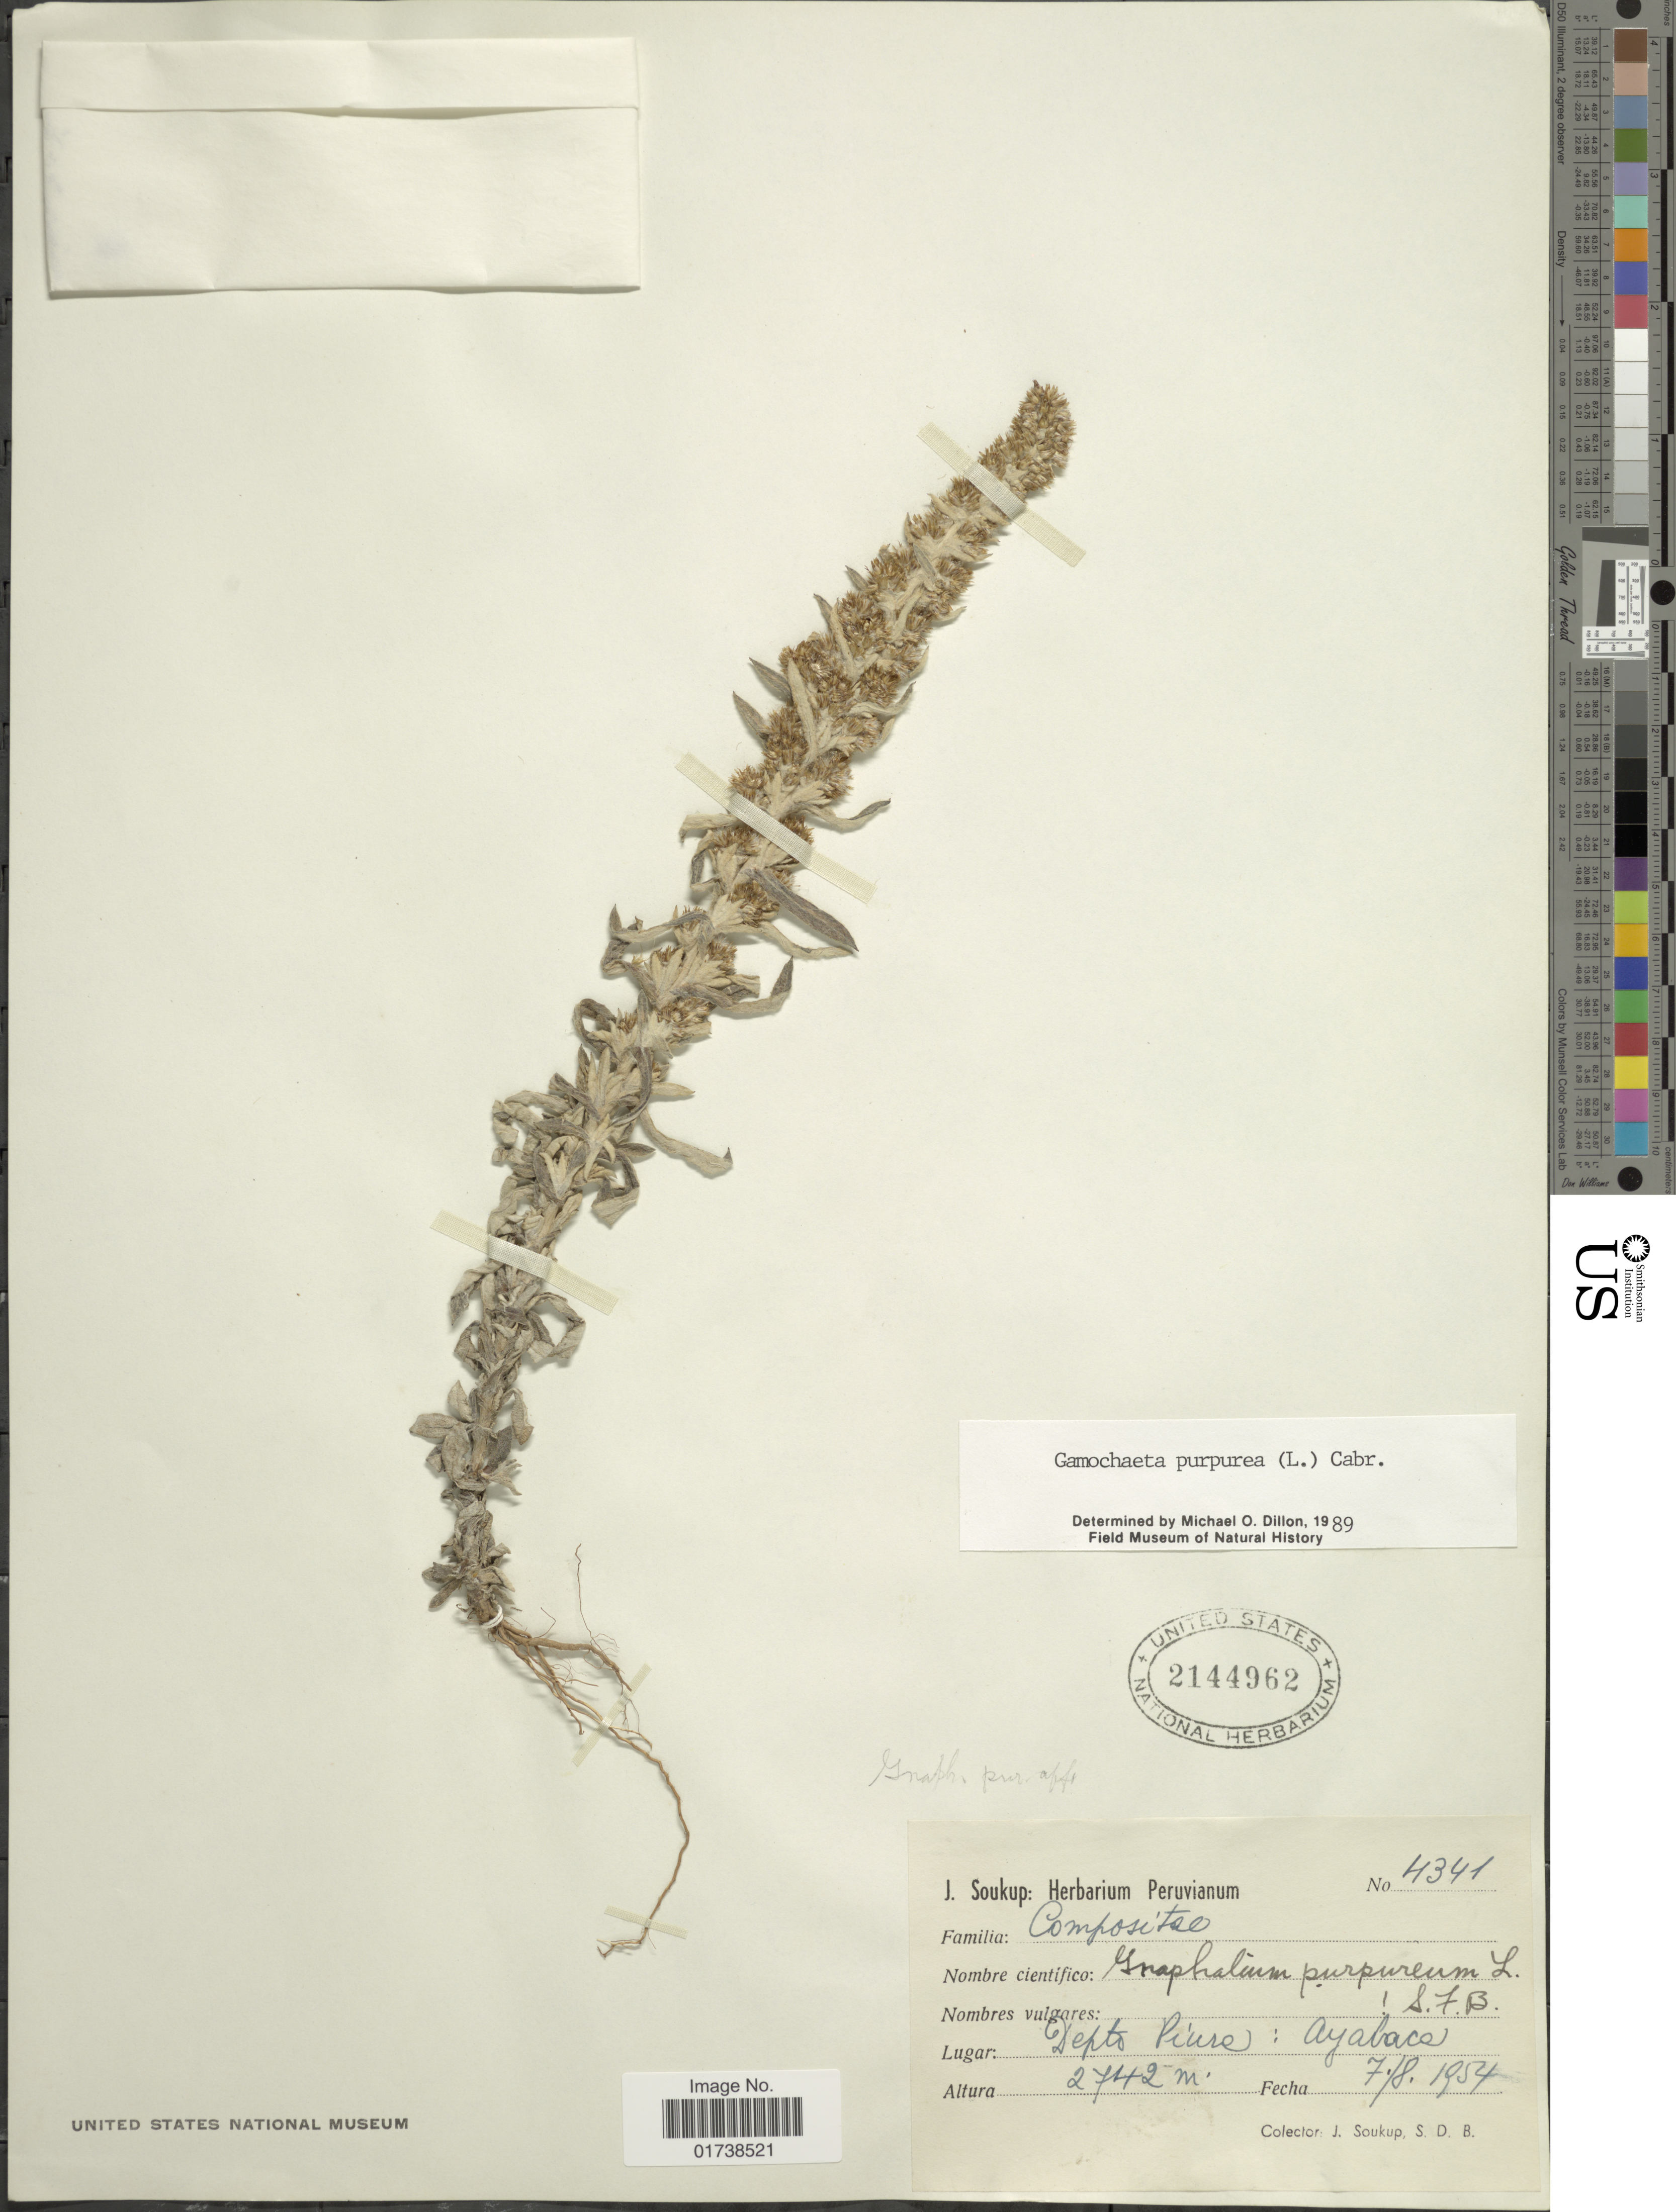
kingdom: Plantae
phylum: Tracheophyta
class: Magnoliopsida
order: Asterales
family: Asteraceae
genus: Gamochaeta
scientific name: Gamochaeta purpurea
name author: (L.) Cabrera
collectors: J. Soukup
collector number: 4341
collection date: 1954-08-07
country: Peru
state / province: Piura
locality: Depto. Piura: Ayabaca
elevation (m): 2742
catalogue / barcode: US 2144962